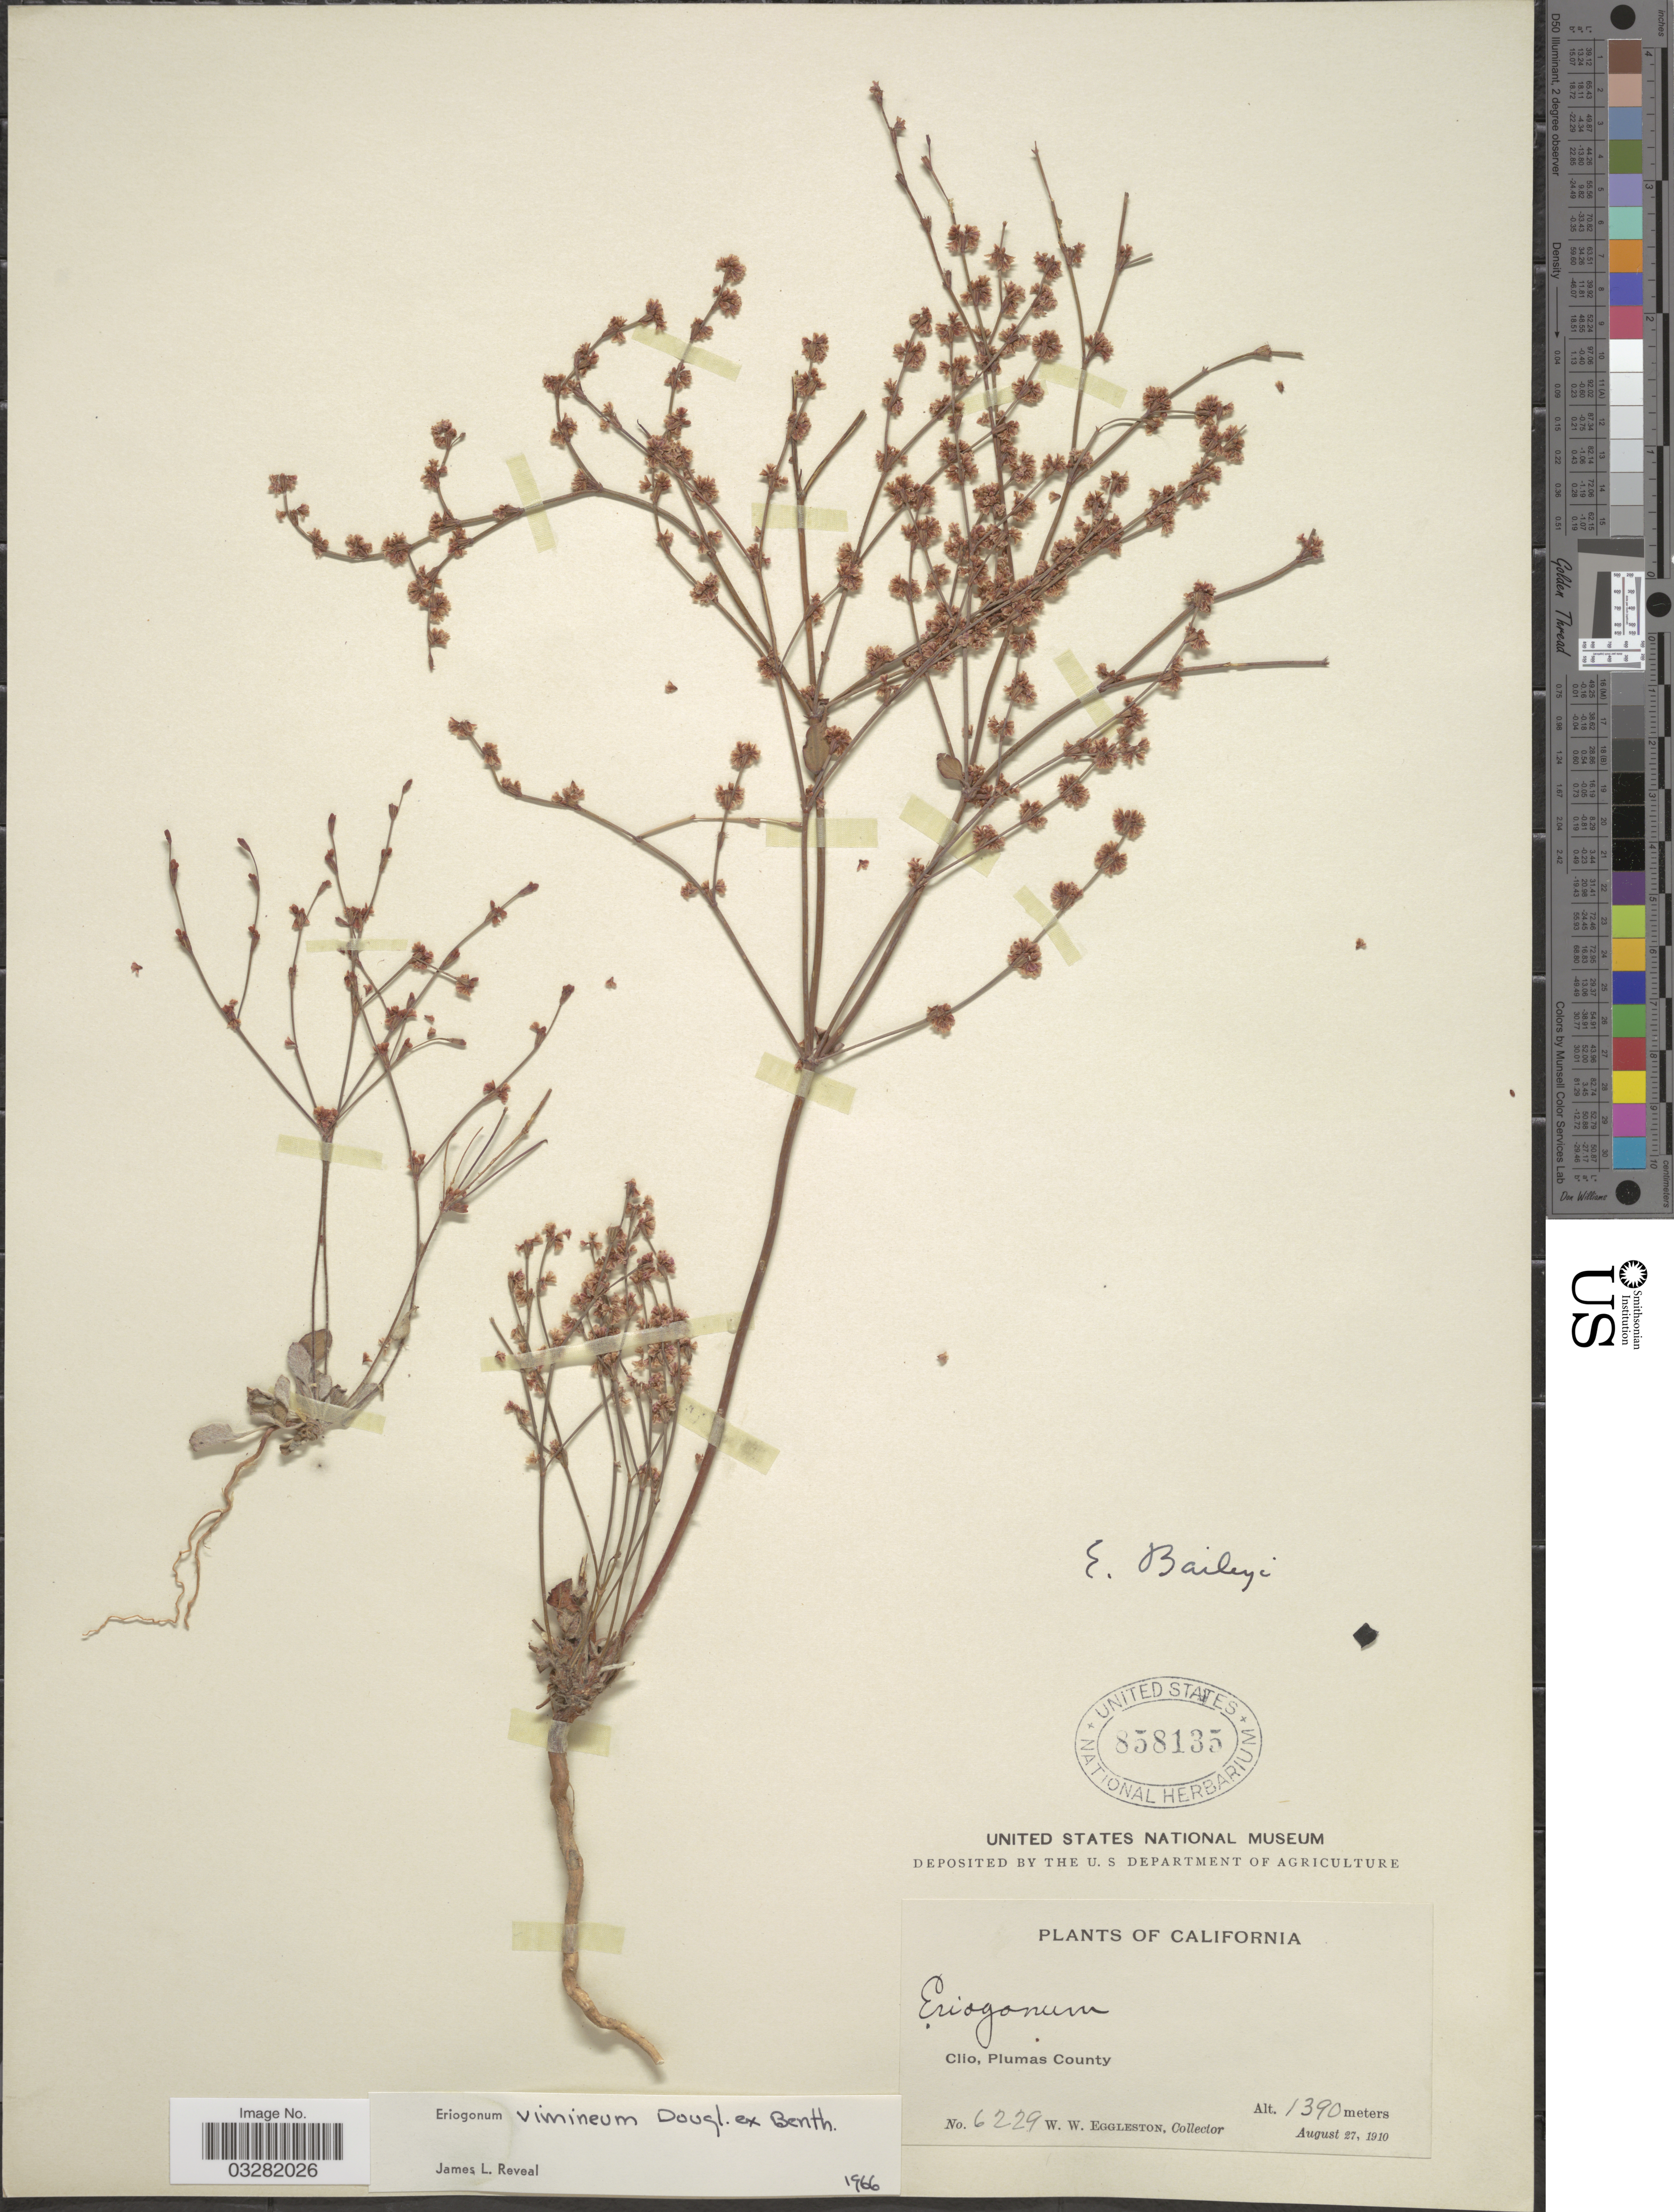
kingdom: Plantae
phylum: Tracheophyta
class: Magnoliopsida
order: Caryophyllales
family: Polygonaceae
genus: Eriogonum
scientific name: Eriogonum vimineum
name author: Douglas ex Benth.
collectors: W. W. Eggleston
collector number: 6229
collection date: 1910-08-27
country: United States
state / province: California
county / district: Plumas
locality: Clio, Plumas County.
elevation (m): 1390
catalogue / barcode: US 858135